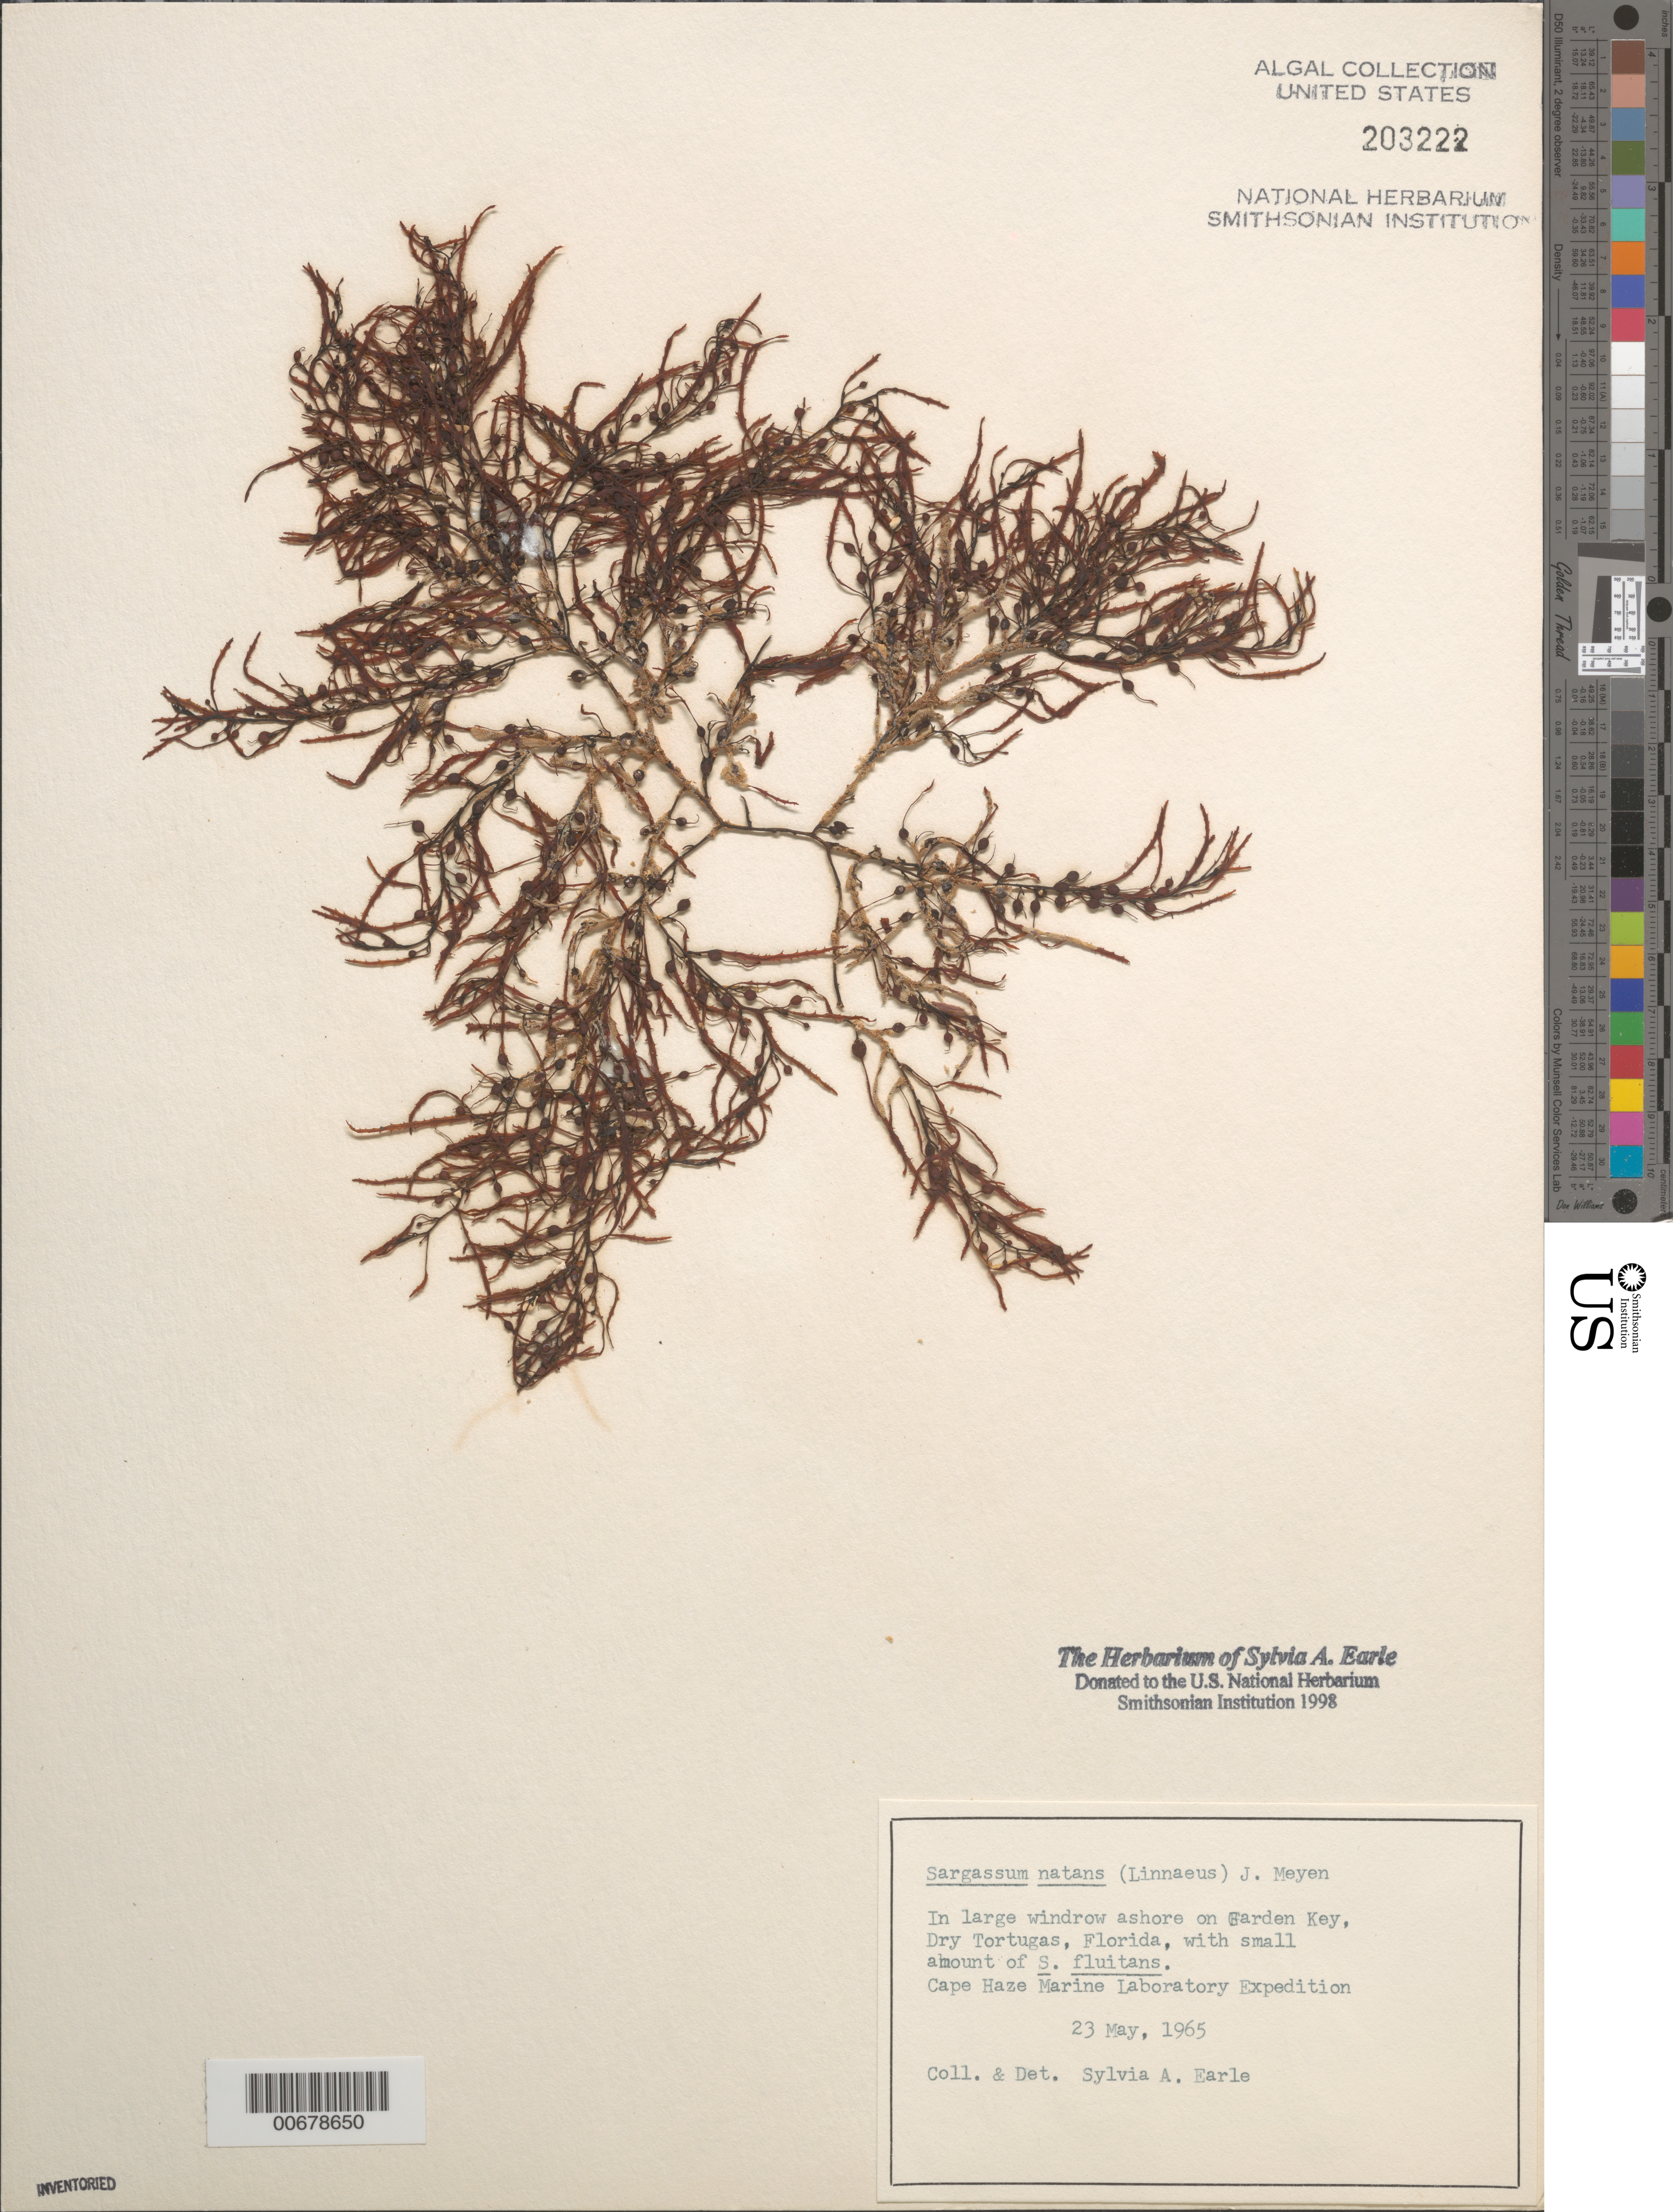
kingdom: Chromista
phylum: Ochrophyta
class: Phaeophyceae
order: Fucales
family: Sargassaceae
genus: Sargassum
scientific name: Sargassum natans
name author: (L.) Gaillon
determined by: Earle, S. A.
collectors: S. A. Earle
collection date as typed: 23 May 1965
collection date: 1965-05-23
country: United States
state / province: Florida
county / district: Monroe County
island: Garden Key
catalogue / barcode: US 203222